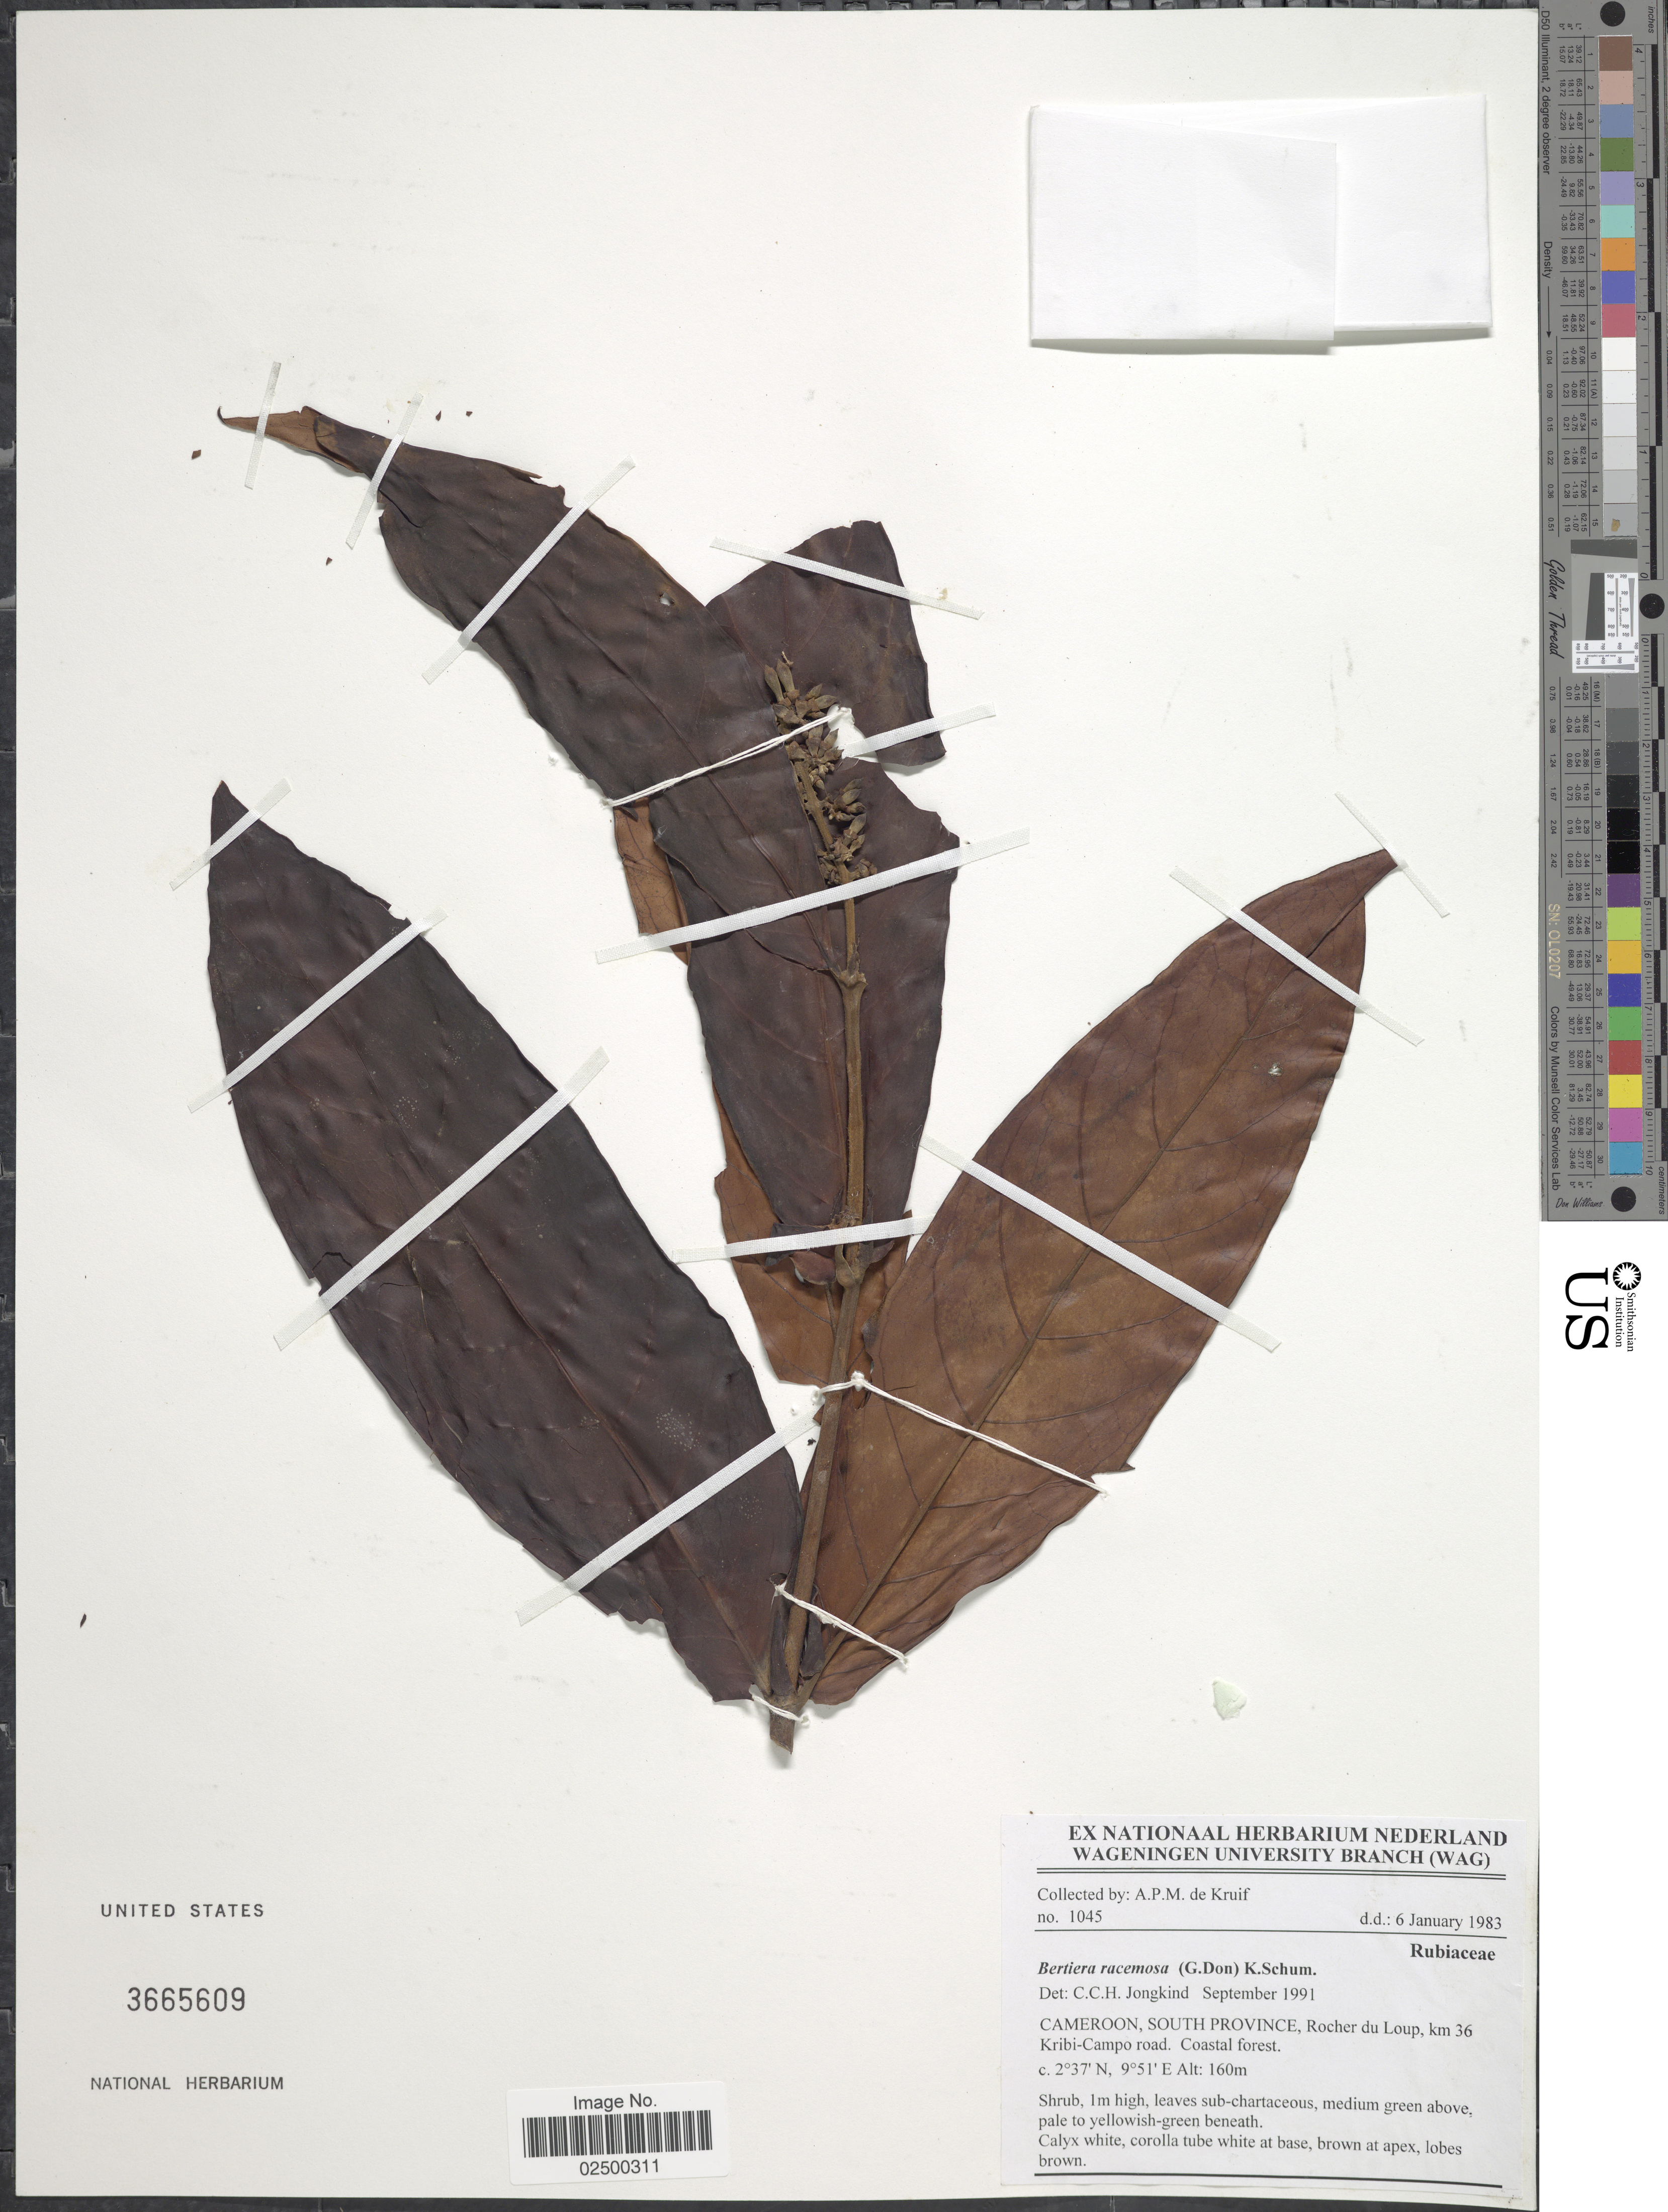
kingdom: Plantae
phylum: Tracheophyta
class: Magnoliopsida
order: Gentianales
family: Rubiaceae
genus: Bertiera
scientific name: Bertiera racemosa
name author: (G. Don) K. Schum.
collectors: A. P. de Kruif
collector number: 1045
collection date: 1983-01-06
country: Cameroon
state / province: Sud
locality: Rocher du Loup, km 36 Kribi-Campo Road, coastal forest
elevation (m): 160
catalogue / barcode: US 3665609